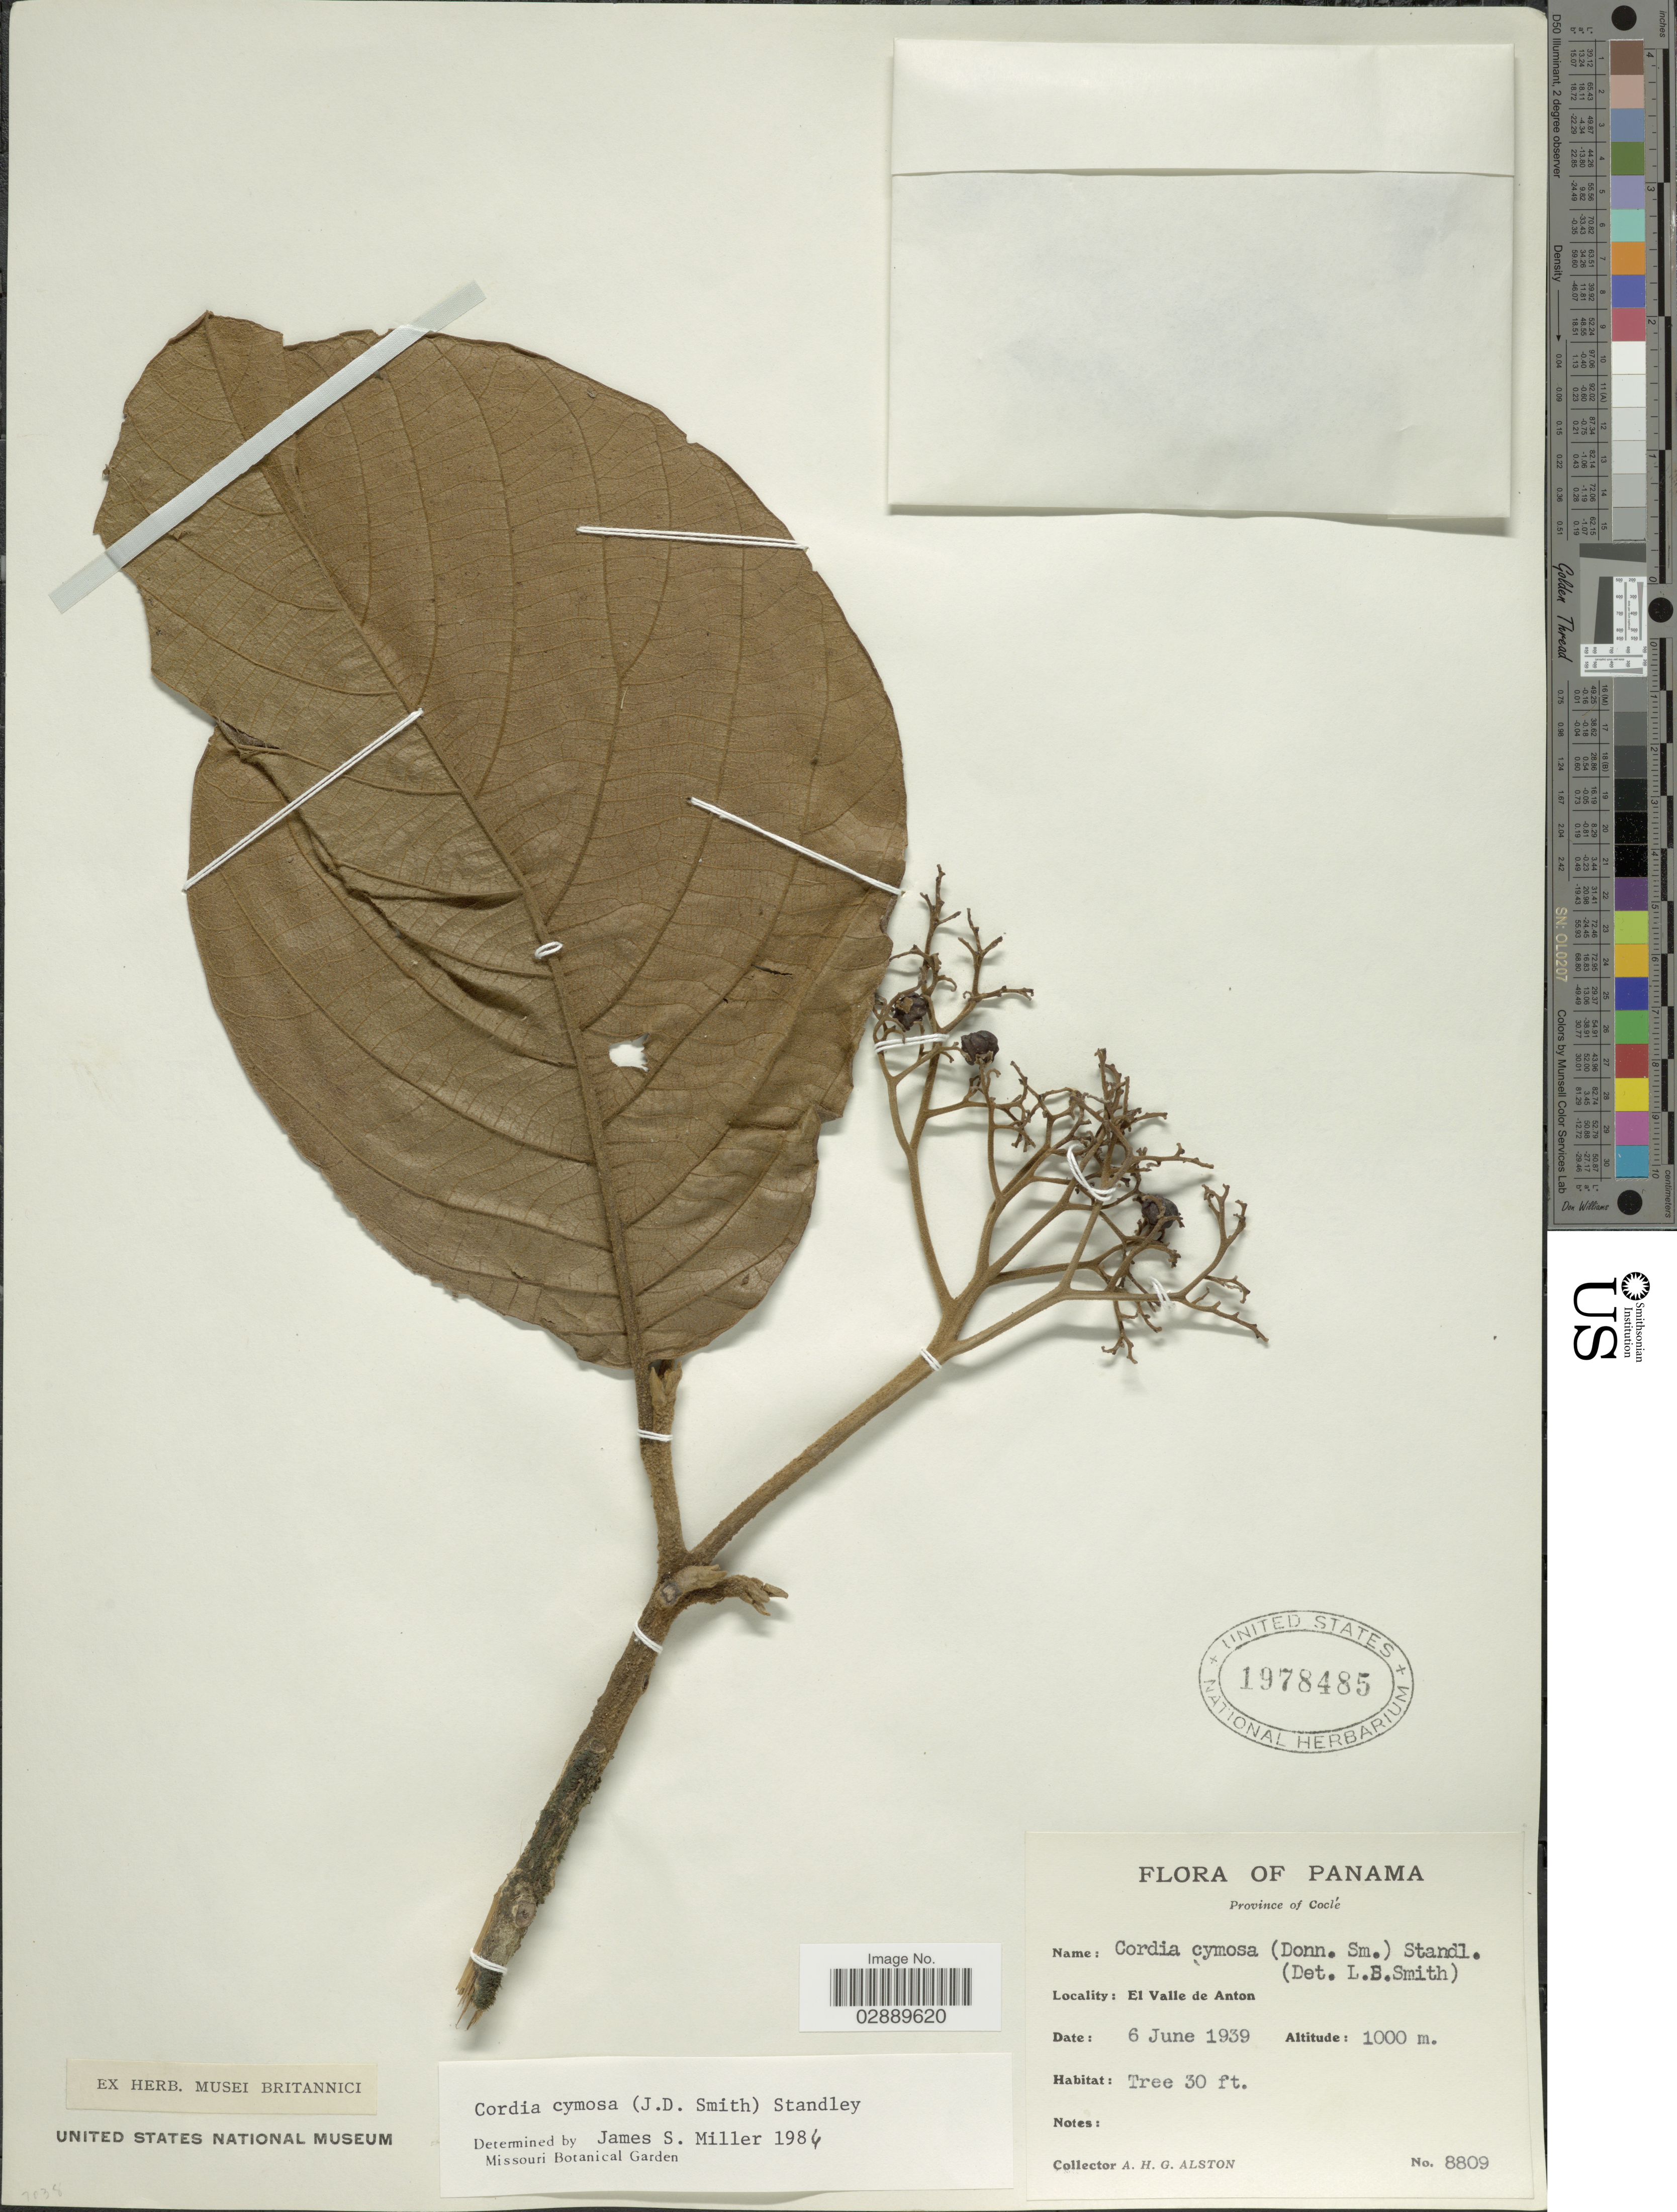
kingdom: Plantae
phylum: Tracheophyta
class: Magnoliopsida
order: Boraginales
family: Cordiaceae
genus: Cordia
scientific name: Cordia cymosa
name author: (Donn. Sm.) Standl.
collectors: A. H. Alston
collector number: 8809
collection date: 1939-06-06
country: Panama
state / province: Coclé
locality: El Valle de Anton.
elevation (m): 1000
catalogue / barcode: US 1978485